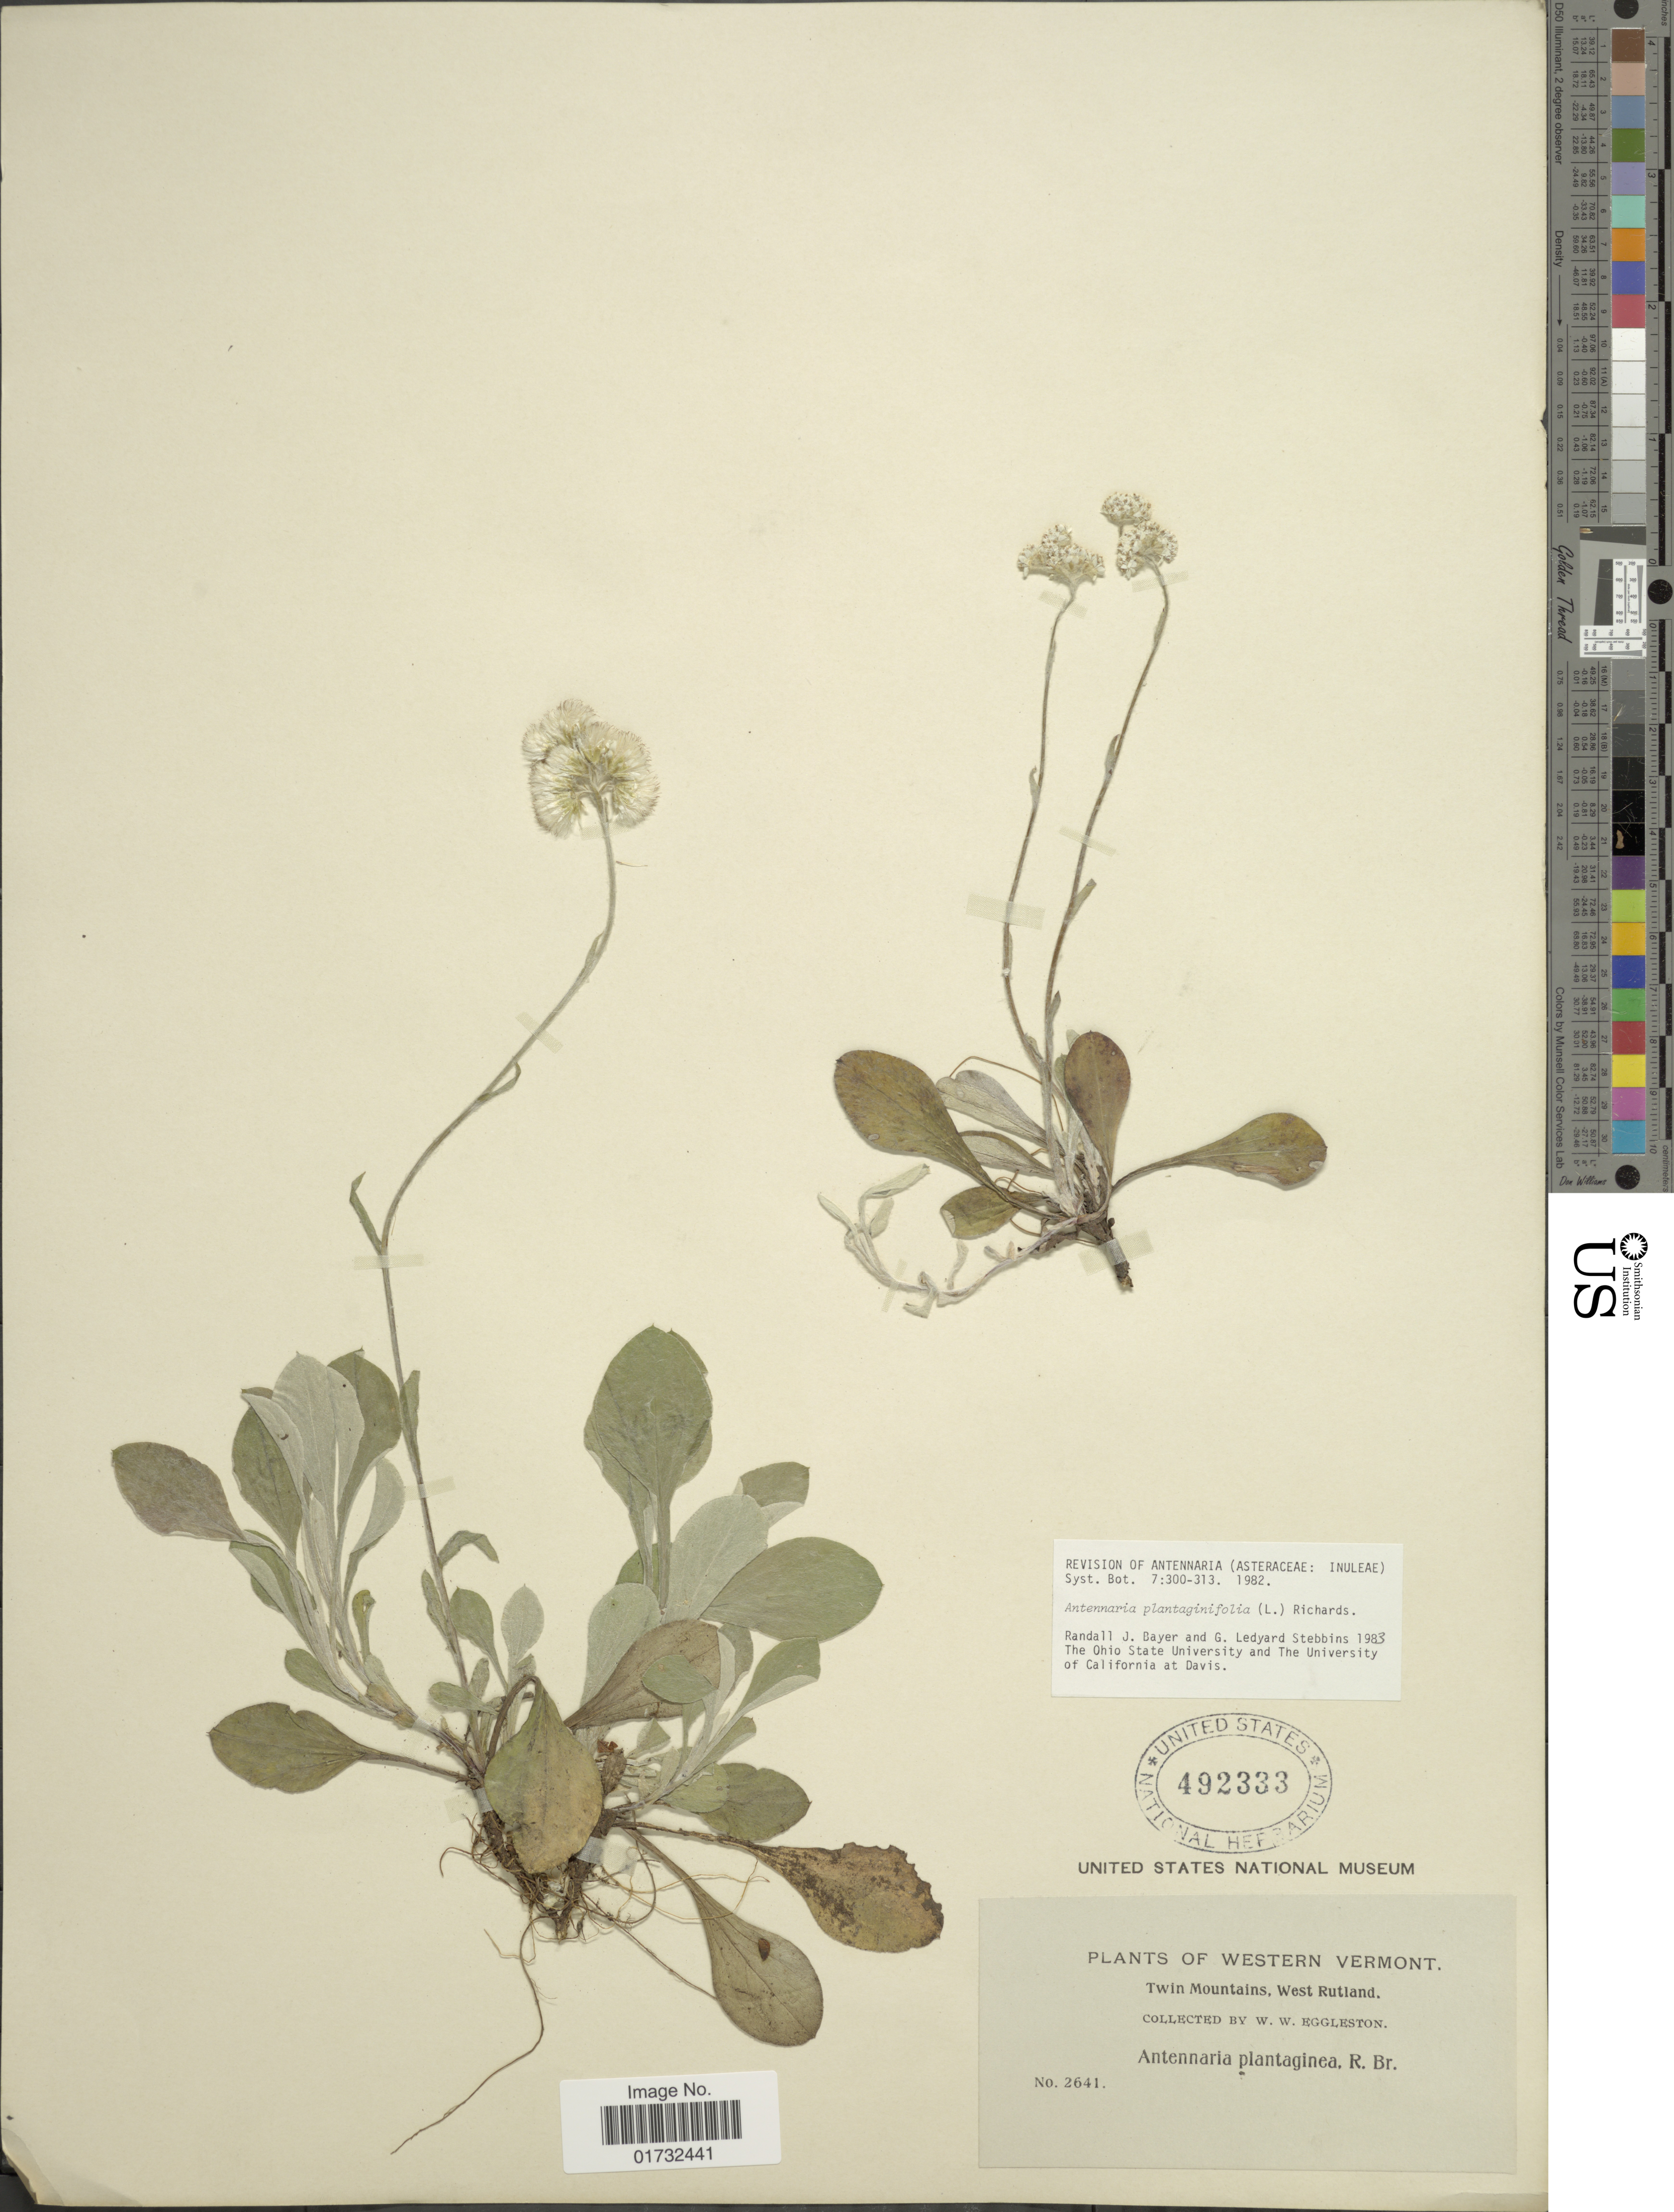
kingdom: Plantae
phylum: Tracheophyta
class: Magnoliopsida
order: Asterales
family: Asteraceae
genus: Antennaria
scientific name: Antennaria plantaginifolia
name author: (L.) Richardson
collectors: W. W. Eggleston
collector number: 2641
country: United States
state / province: Vermont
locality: Western Vermont. Twin Mountains, West Rutland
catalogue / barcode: US 492333